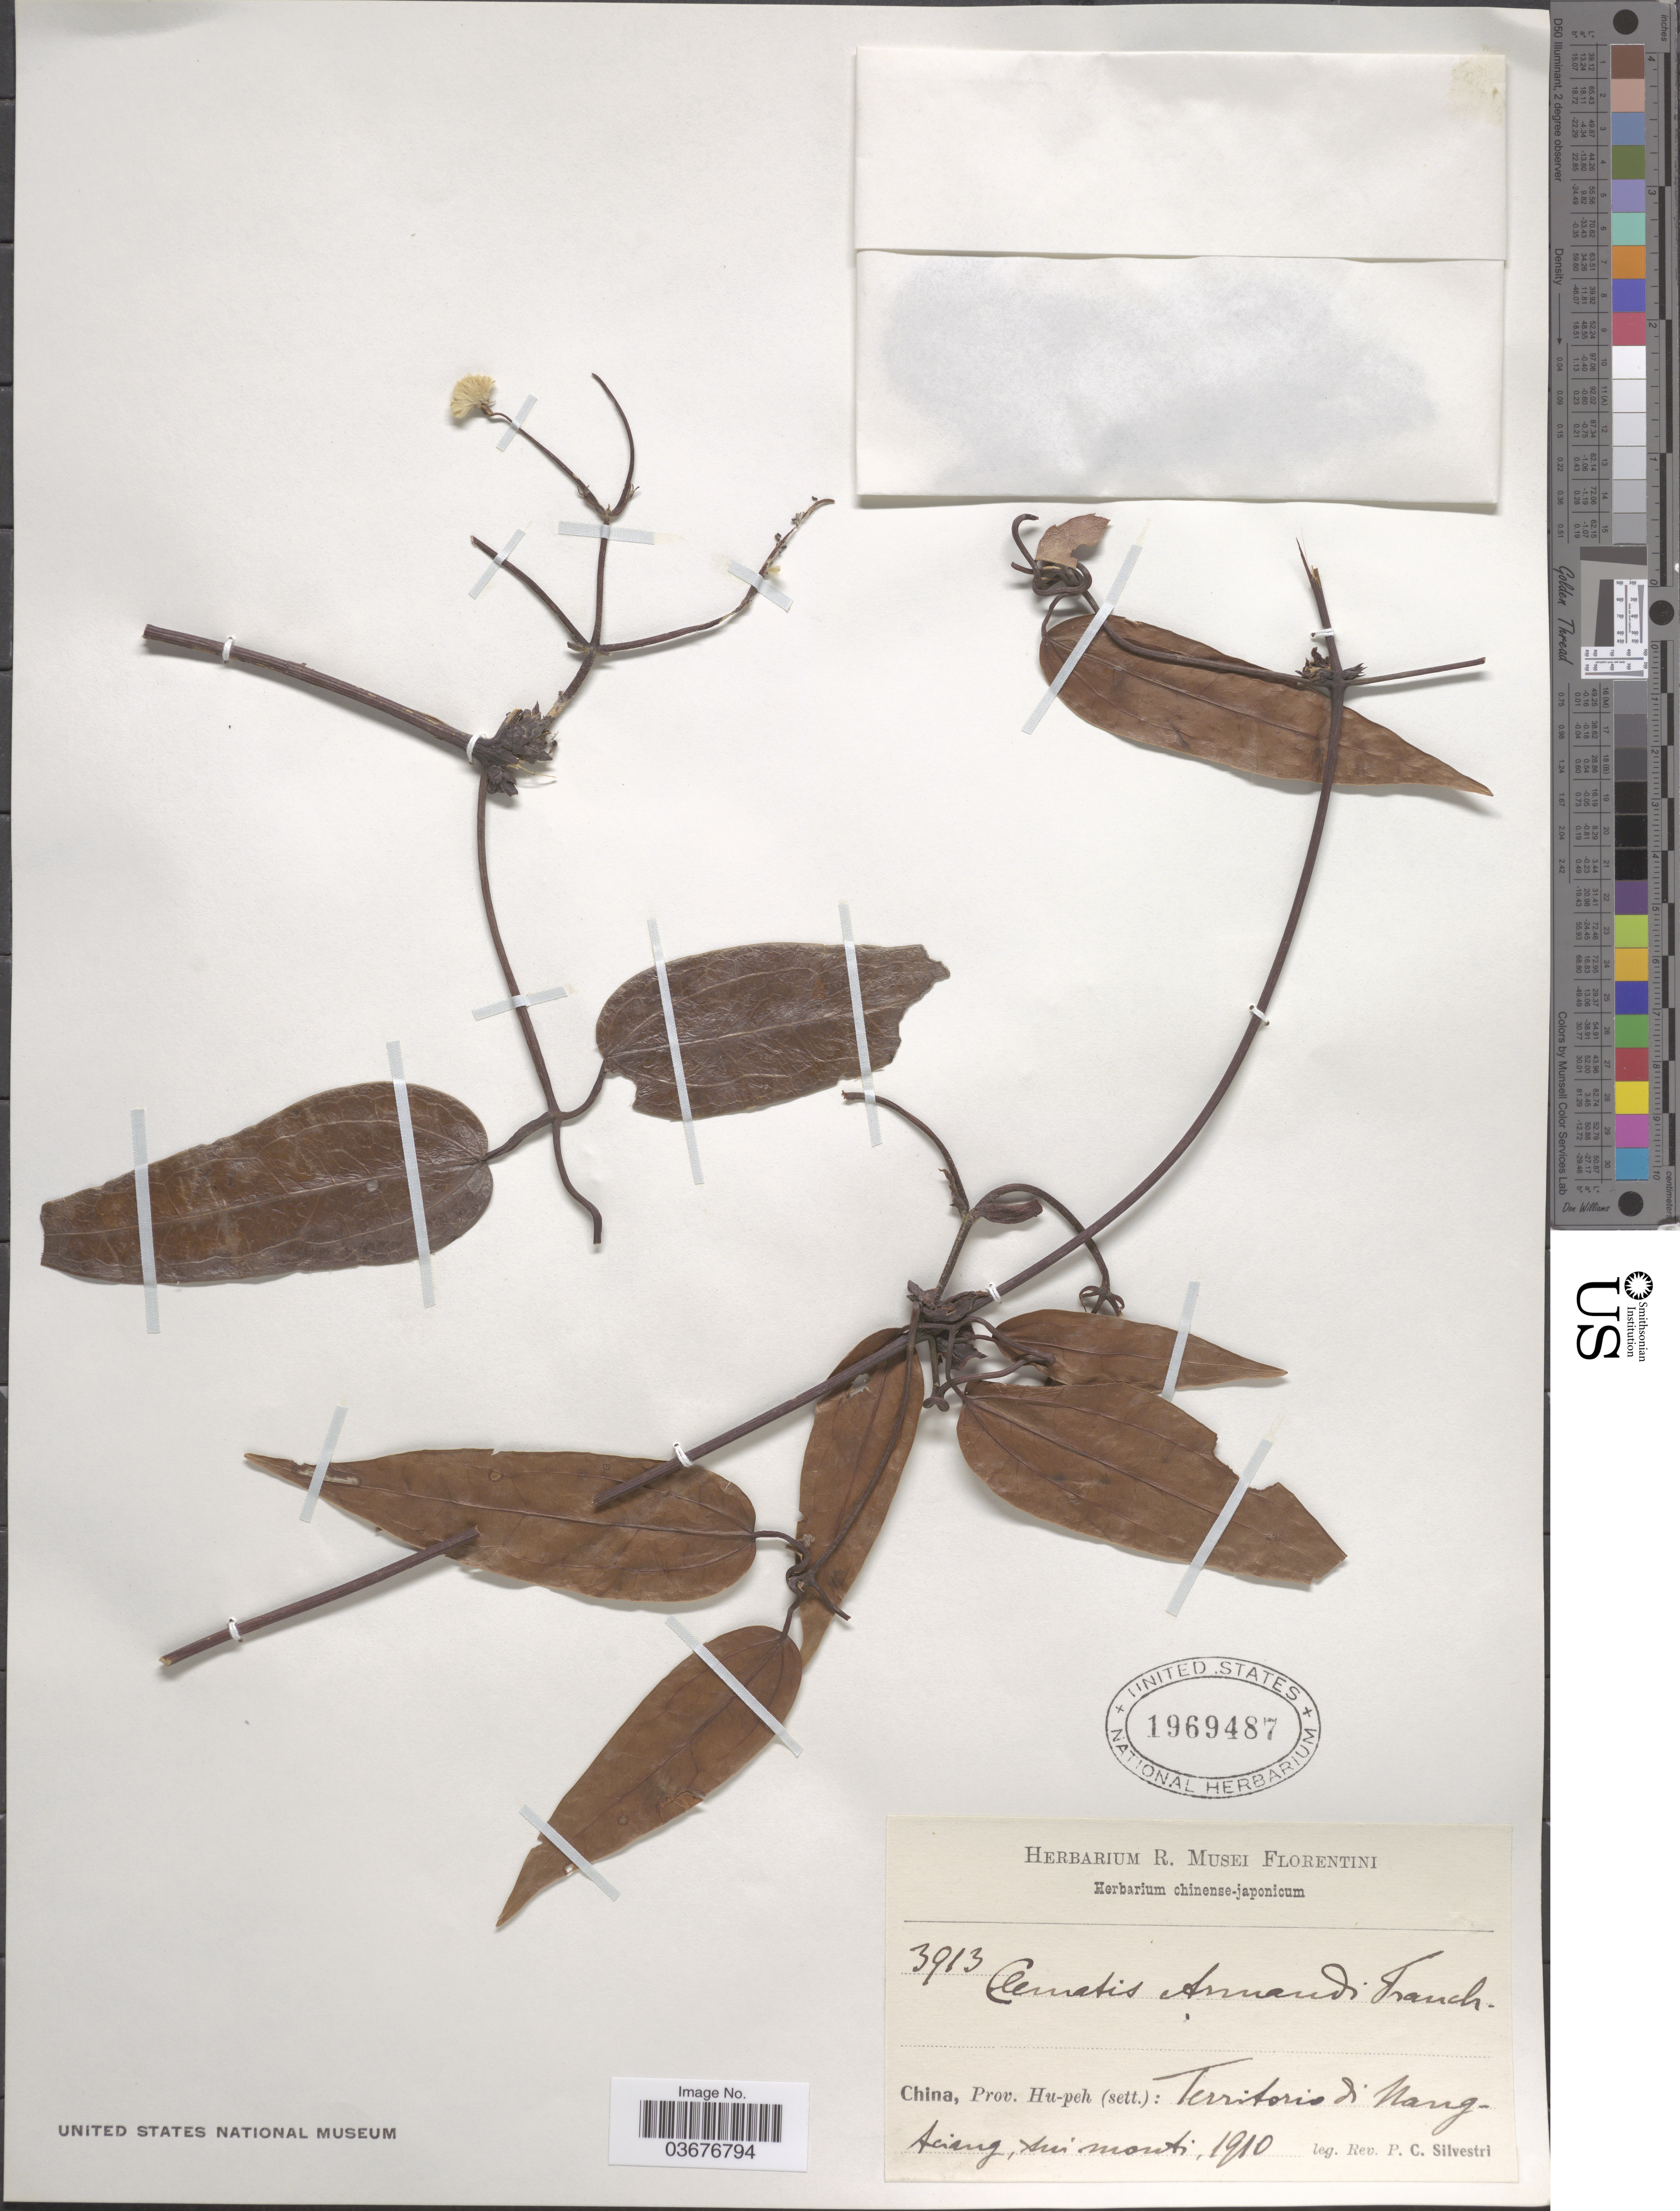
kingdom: Plantae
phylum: Tracheophyta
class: Magnoliopsida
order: Ranunculales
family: Ranunculaceae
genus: Clematis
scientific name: Clematis armandii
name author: Franch.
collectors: P. Silvestri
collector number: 3913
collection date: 1910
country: China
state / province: Hubei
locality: Prov. Hu-peh (sett.): Territorio di Nang-Aciang, am [interpreted] monti.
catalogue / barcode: US 1969487